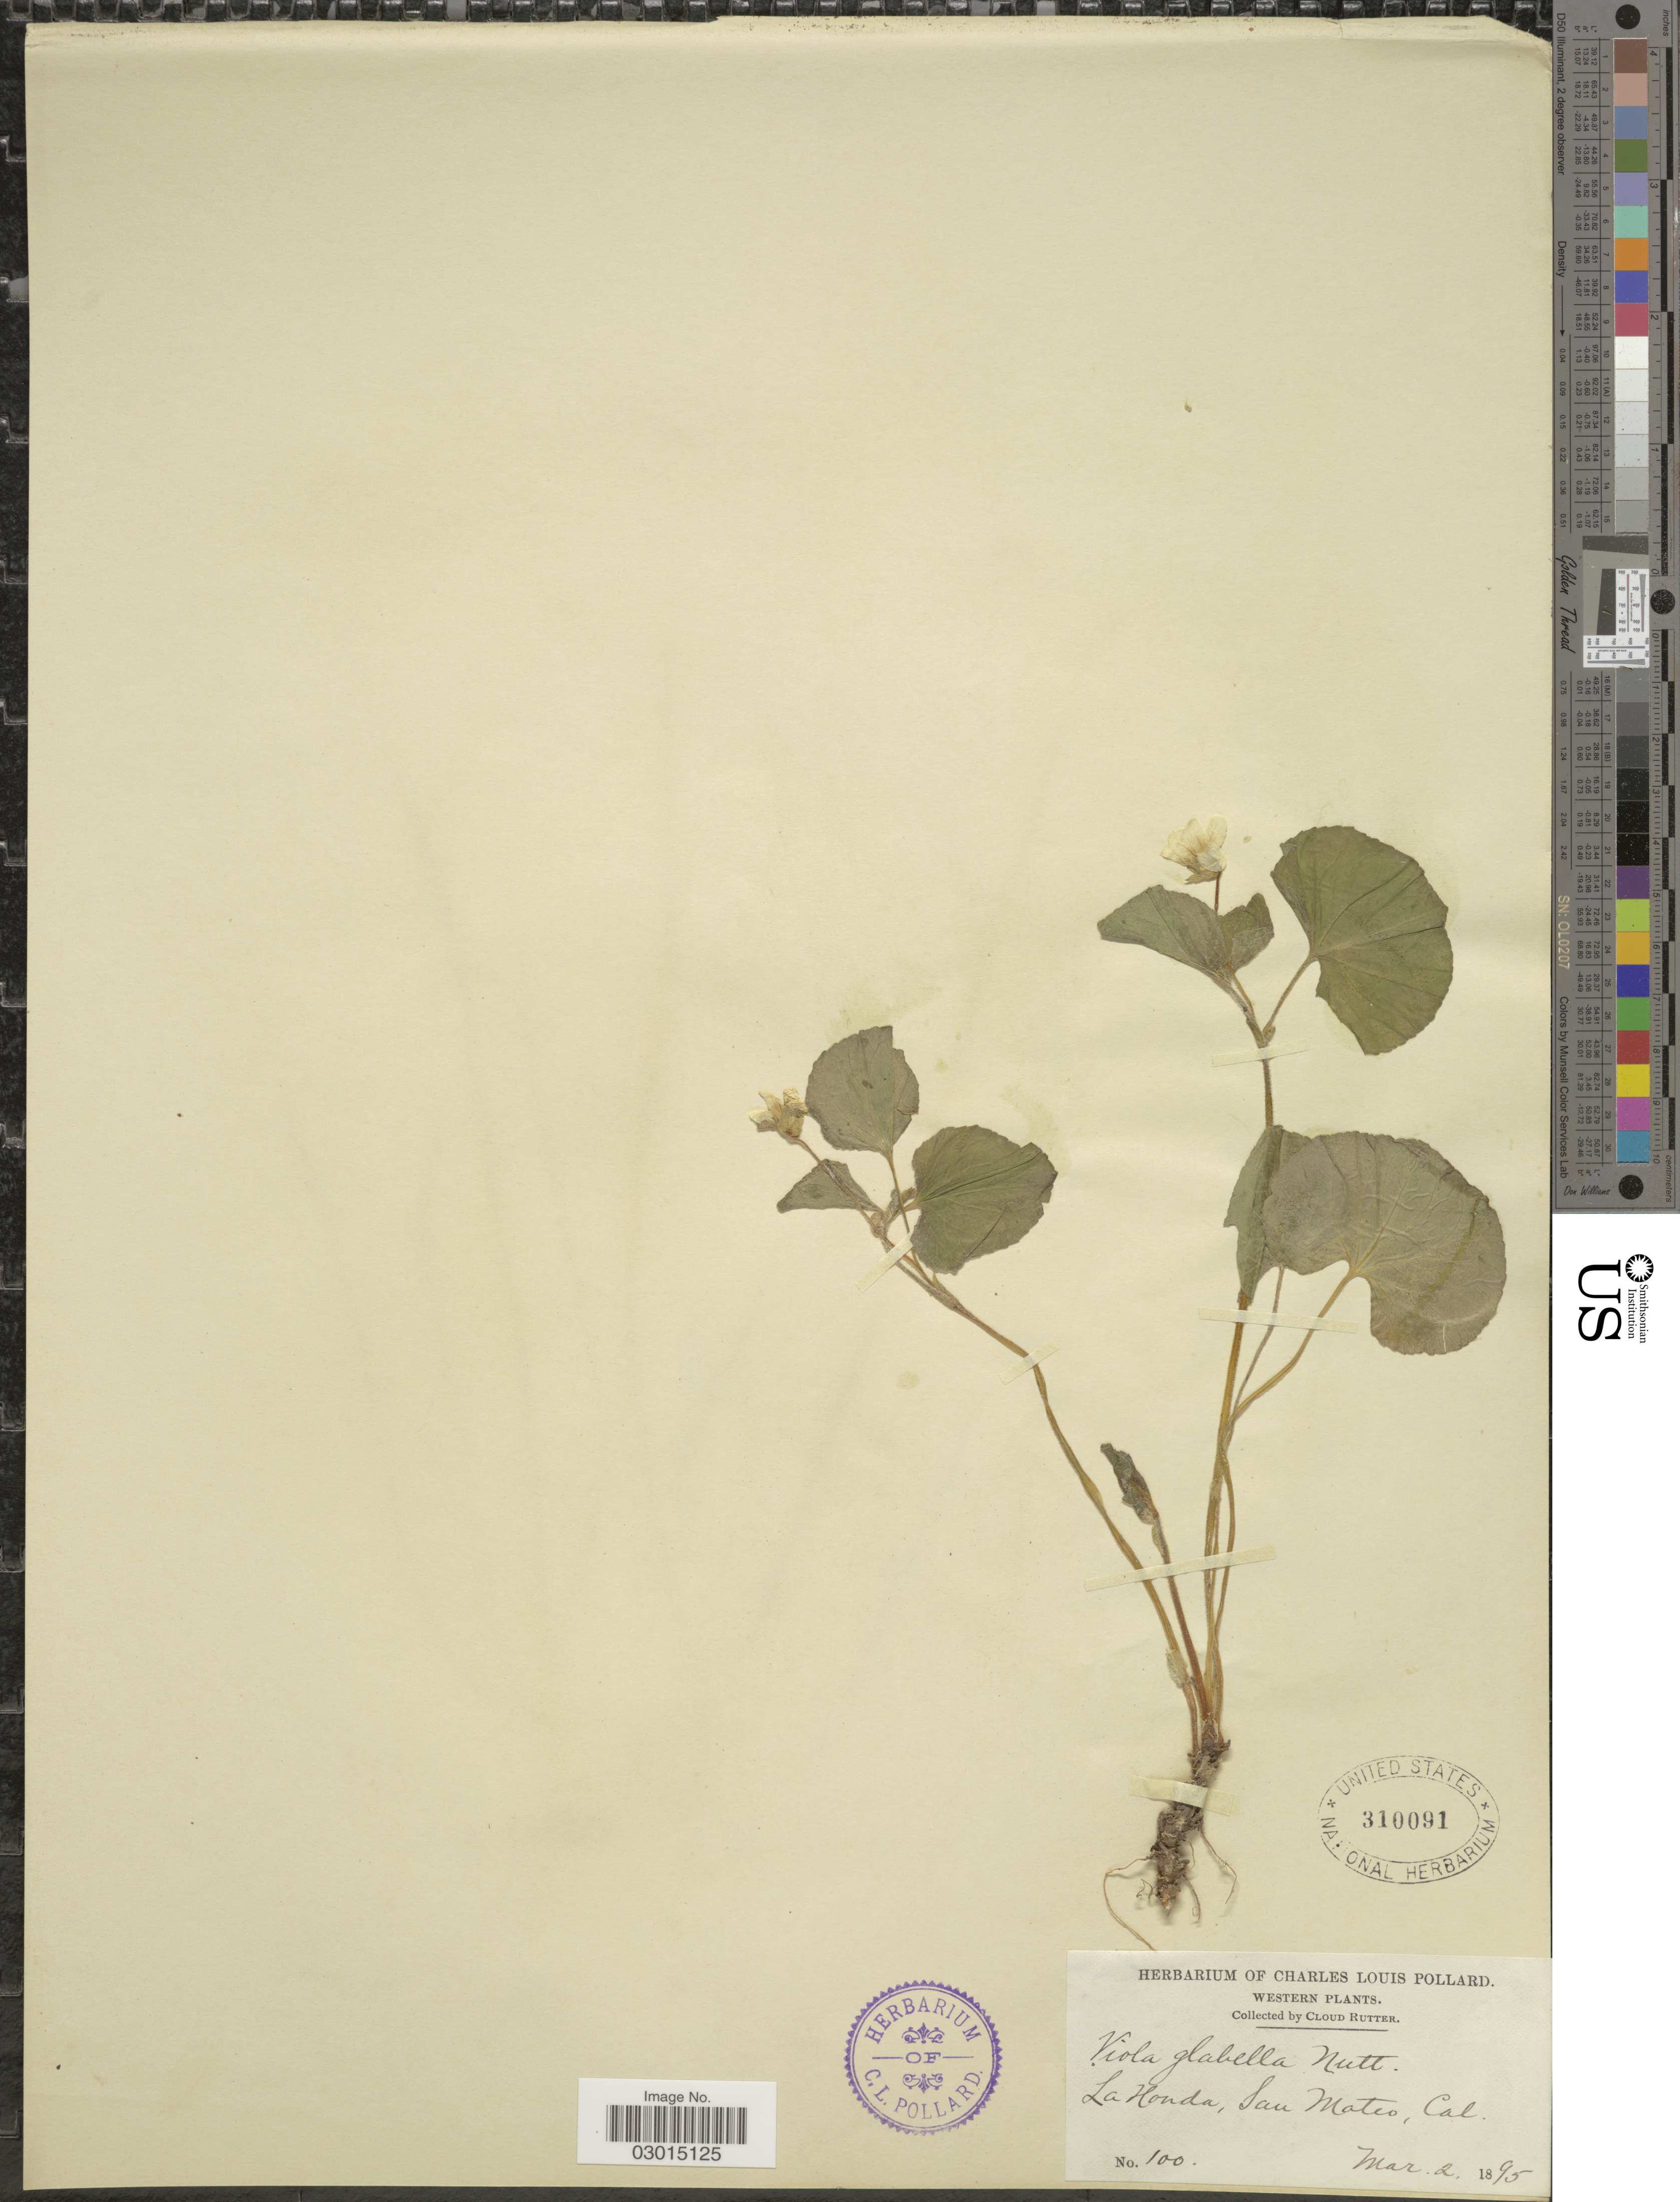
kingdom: Plantae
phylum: Tracheophyta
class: Magnoliopsida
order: Malpighiales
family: Violaceae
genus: Viola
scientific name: Viola glabella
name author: Nutt.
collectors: C. Rutter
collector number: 100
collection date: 1895-03-02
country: United States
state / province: California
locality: Western. La Honda, San Mateo, Cal.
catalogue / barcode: US 310091